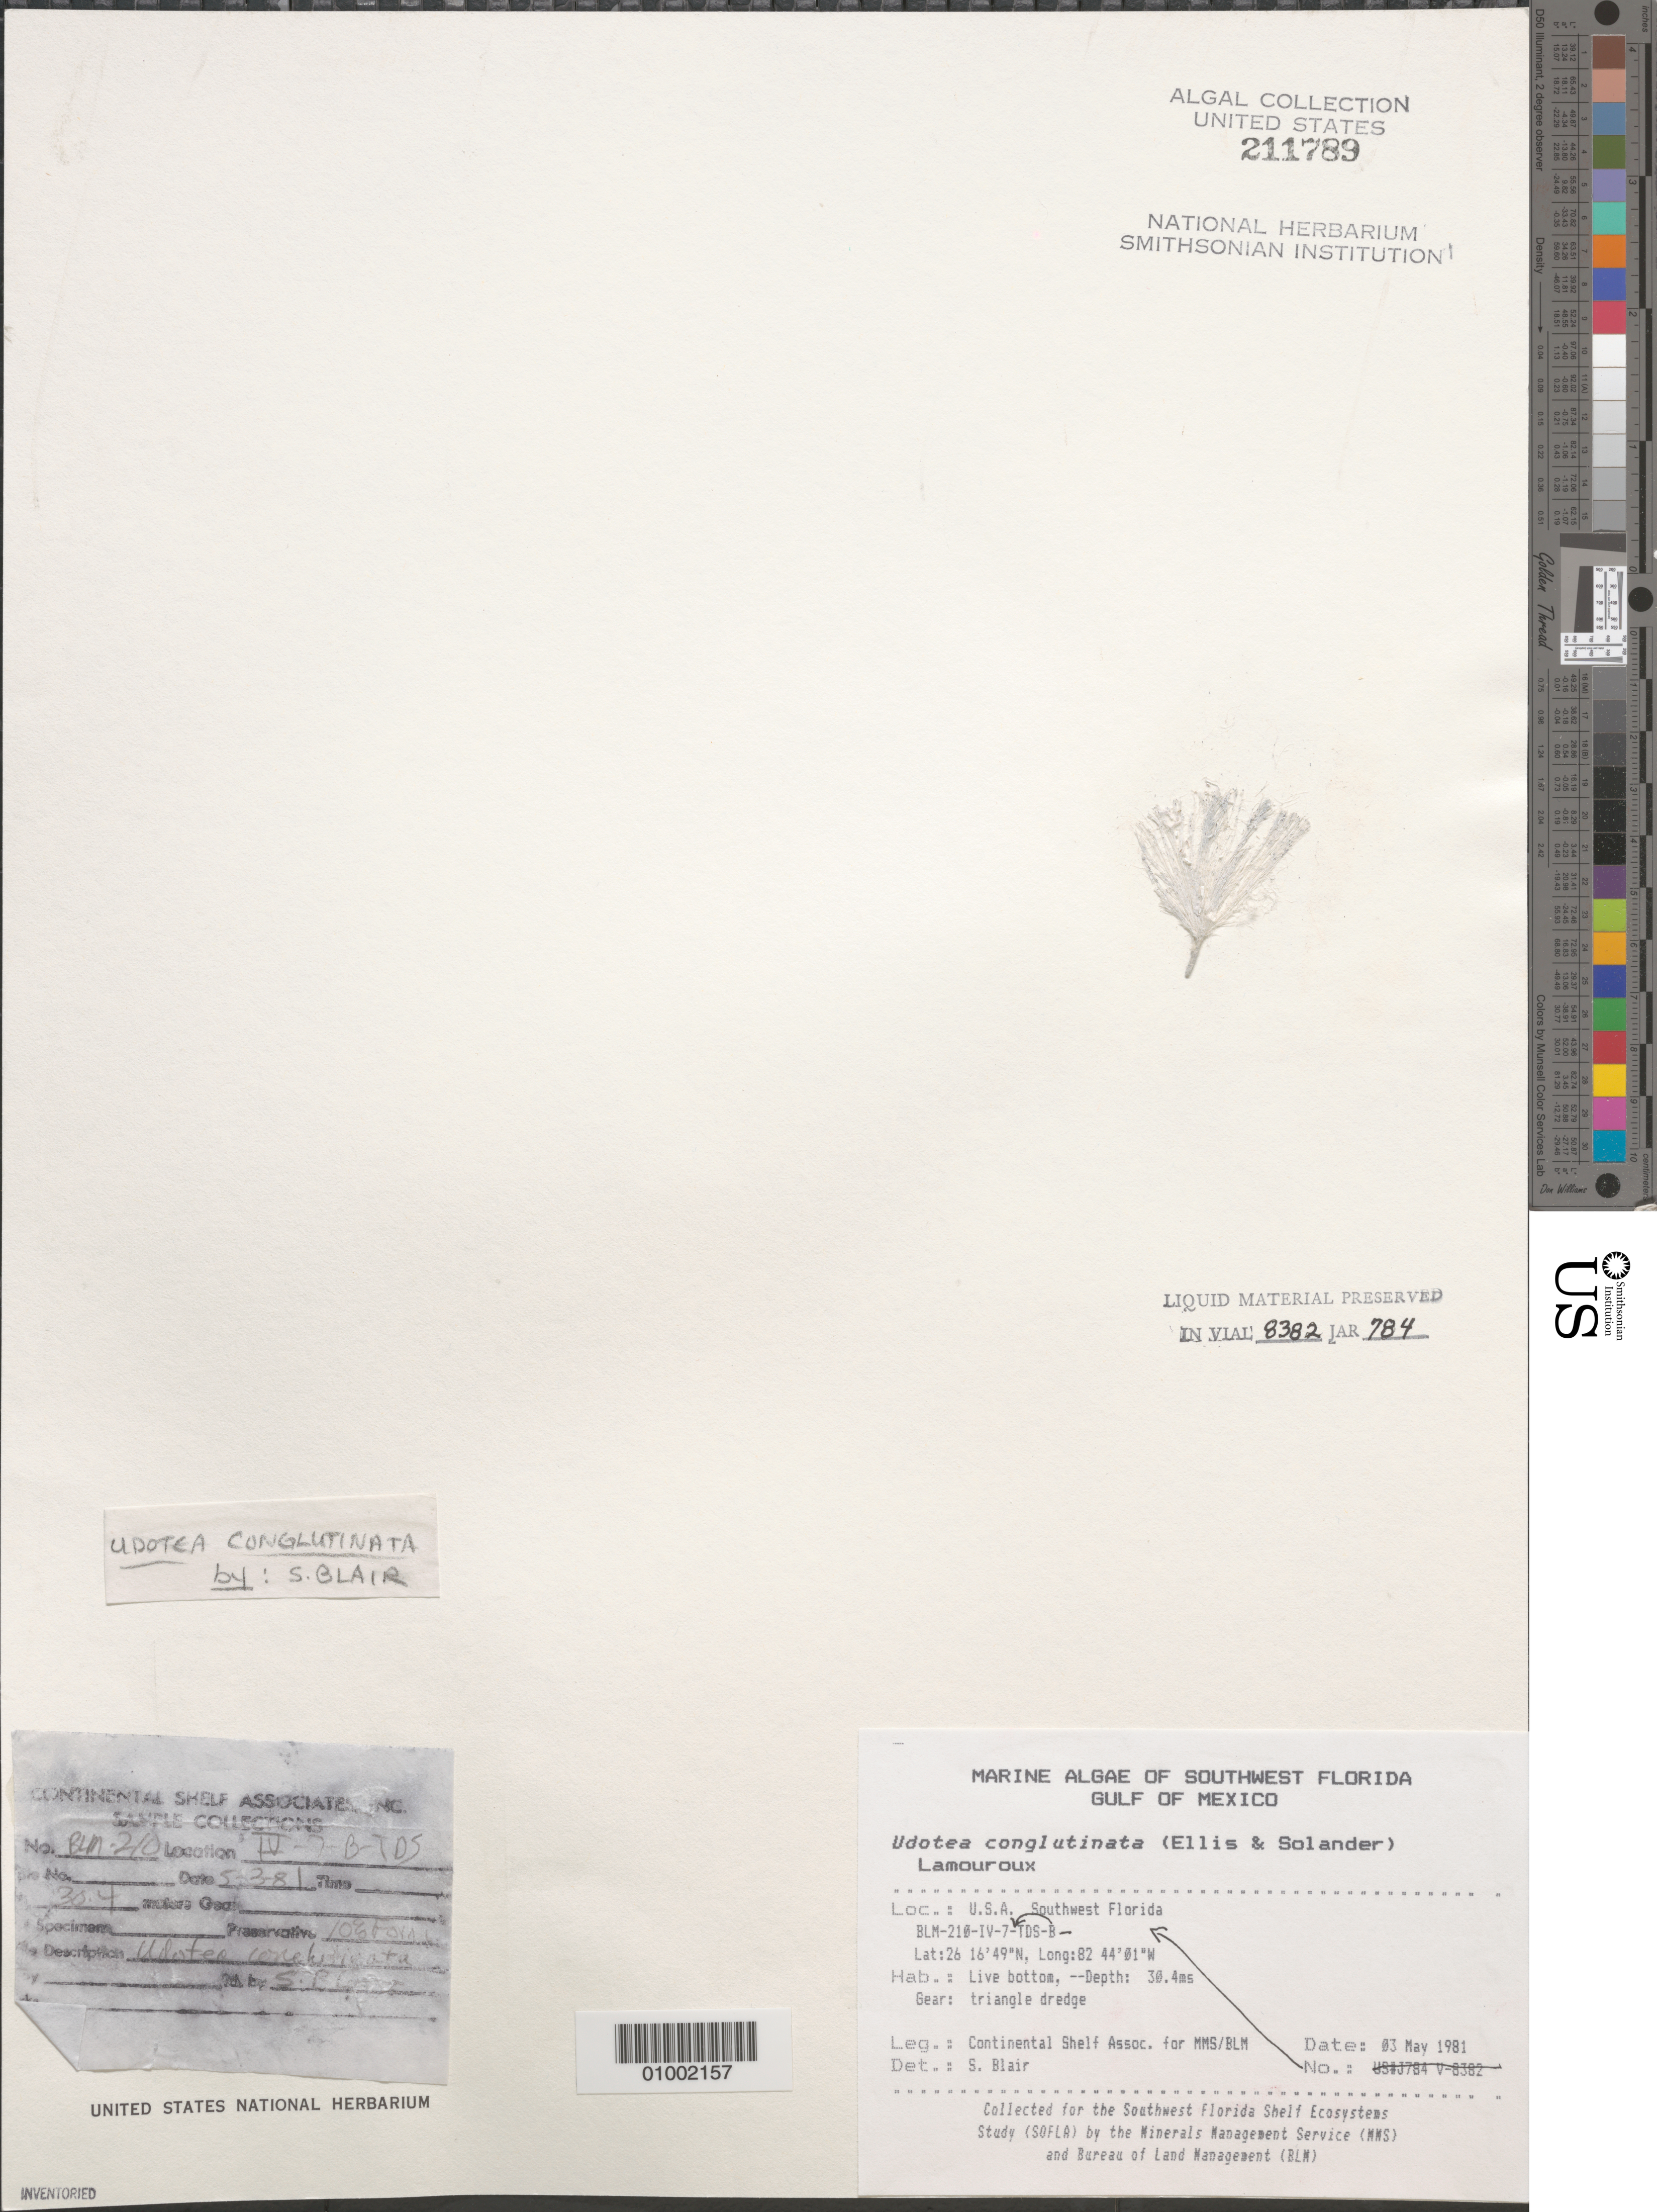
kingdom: Plantae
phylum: Chlorophyta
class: Ulvophyceae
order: Bryopsidales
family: Udoteaceae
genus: Udotea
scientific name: Udotea conglutinata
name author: (Ellis & Sol.) J.V.Lamouroux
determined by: Blair, S. M.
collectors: Continental Shelf Associates for the MMS/BLM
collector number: BLM-210-IV-7-B-TDS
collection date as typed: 03 May 1981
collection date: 1981-05-03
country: United States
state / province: Florida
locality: Gulf of Mexico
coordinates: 26 16'49"N, 82 44'01"W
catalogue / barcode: US 211789